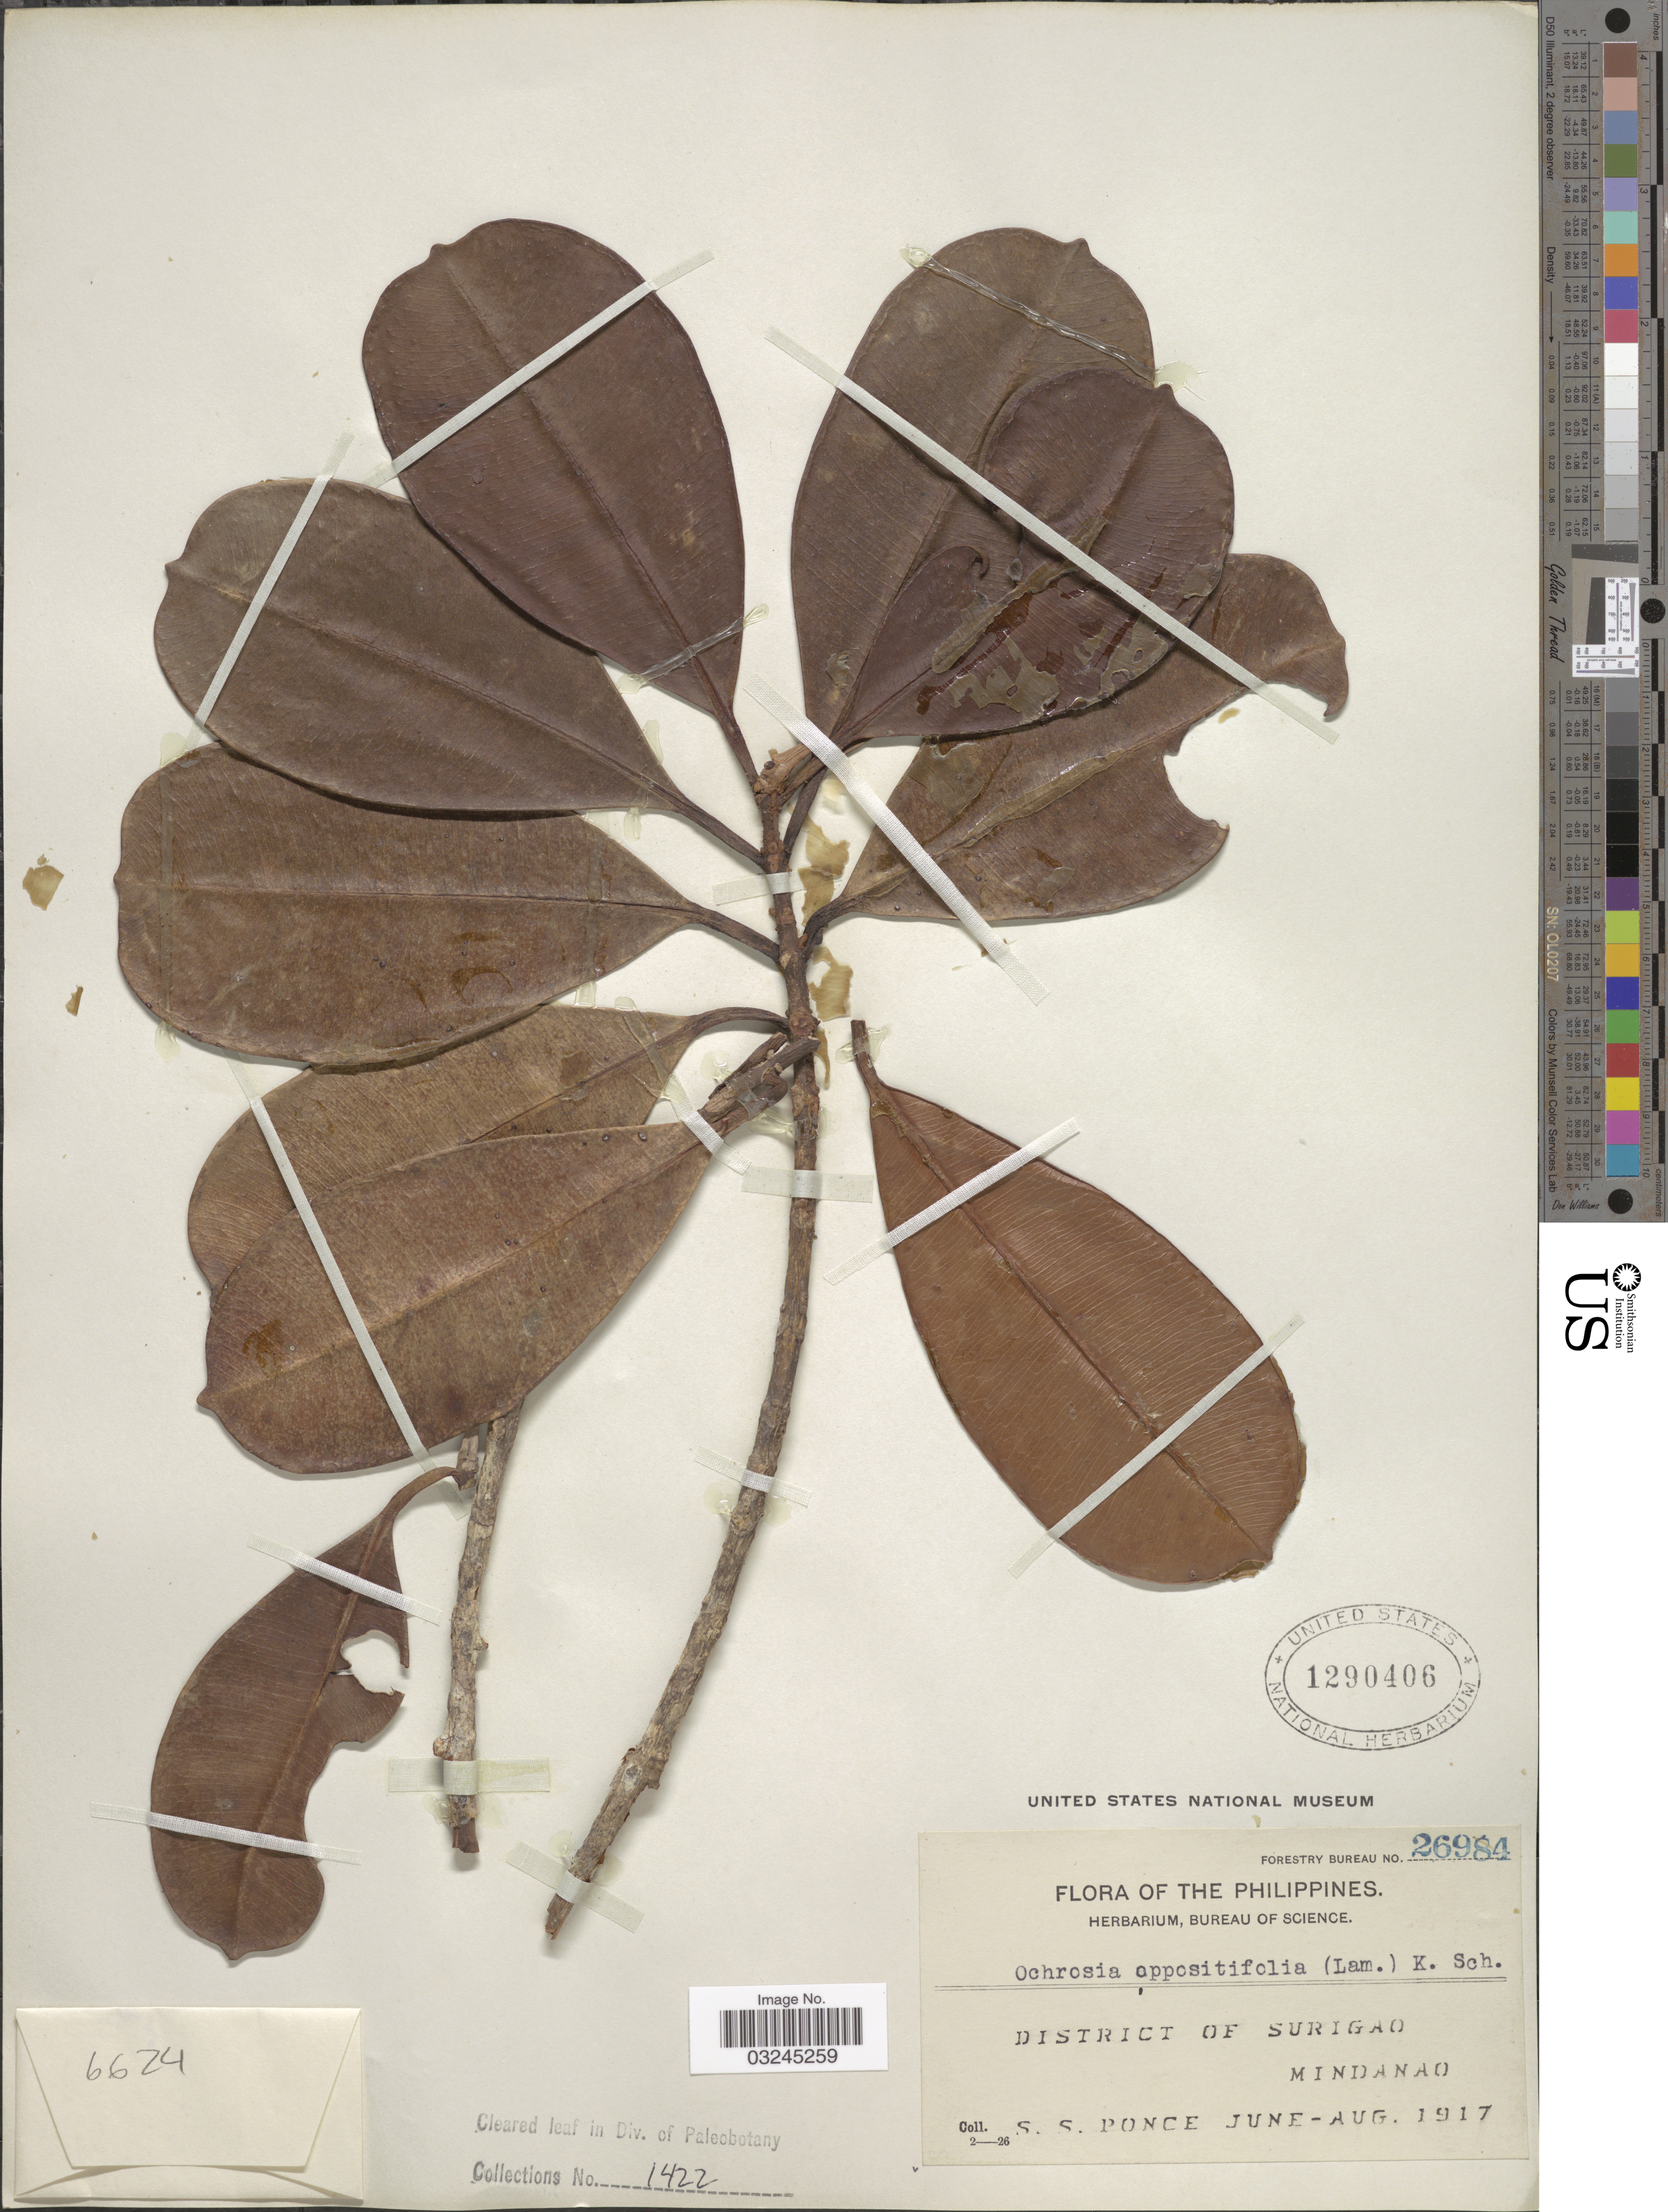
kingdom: Plantae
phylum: Tracheophyta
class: Magnoliopsida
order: Gentianales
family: Apocynaceae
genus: Ochrosia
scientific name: Ochrosia oppositifolia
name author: (Lam.) K. Schum.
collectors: S. Ponce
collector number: Forestry Bureau 26984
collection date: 1917-06/1917-08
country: Philippines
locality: District of Surigao. Mindanao.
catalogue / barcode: US 1290406